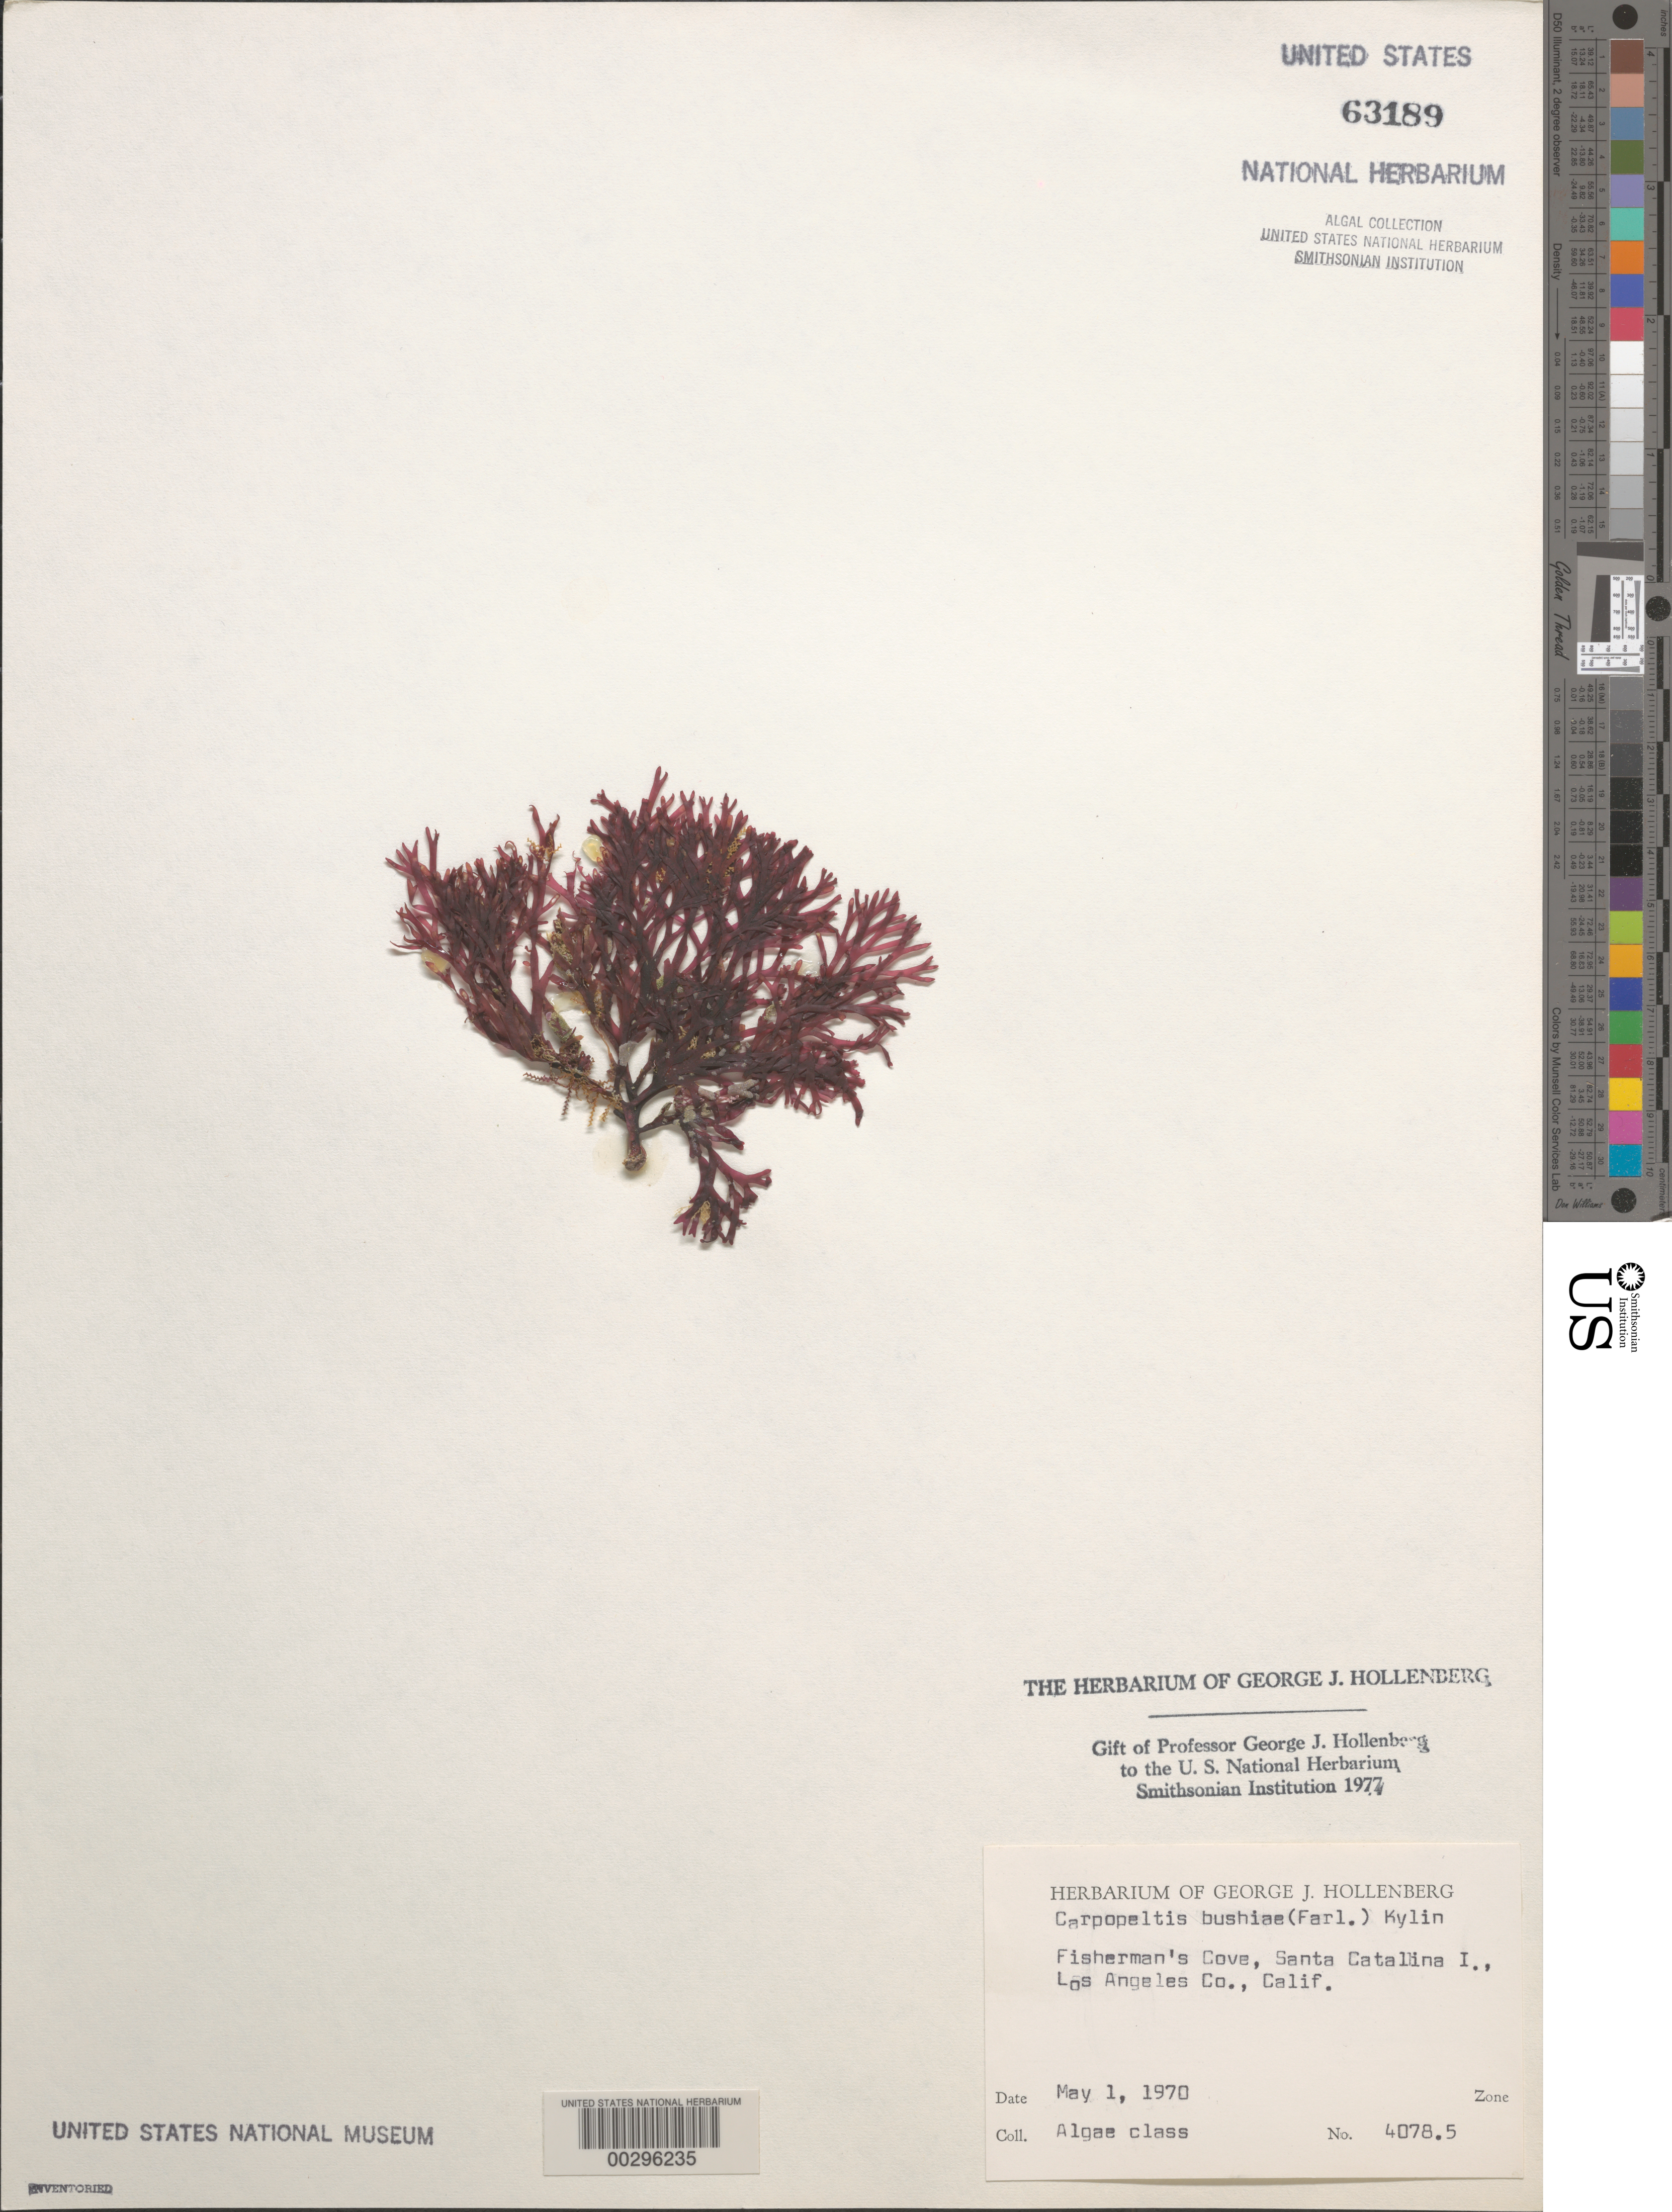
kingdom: Plantae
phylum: Rhodophyta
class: Florideophyceae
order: Halymeniales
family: Halymeniaceae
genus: Carpopeltis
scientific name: Carpopeltis bushiae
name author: (Farl.) Kylin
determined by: Hollenberg, George J.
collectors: Algae Class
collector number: GJH 4078.5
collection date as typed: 01 May 1970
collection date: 1970-05-01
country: United States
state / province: California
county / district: Los Angeles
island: Santa Catalina Island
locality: Fisherman's Cove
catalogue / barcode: US 63189